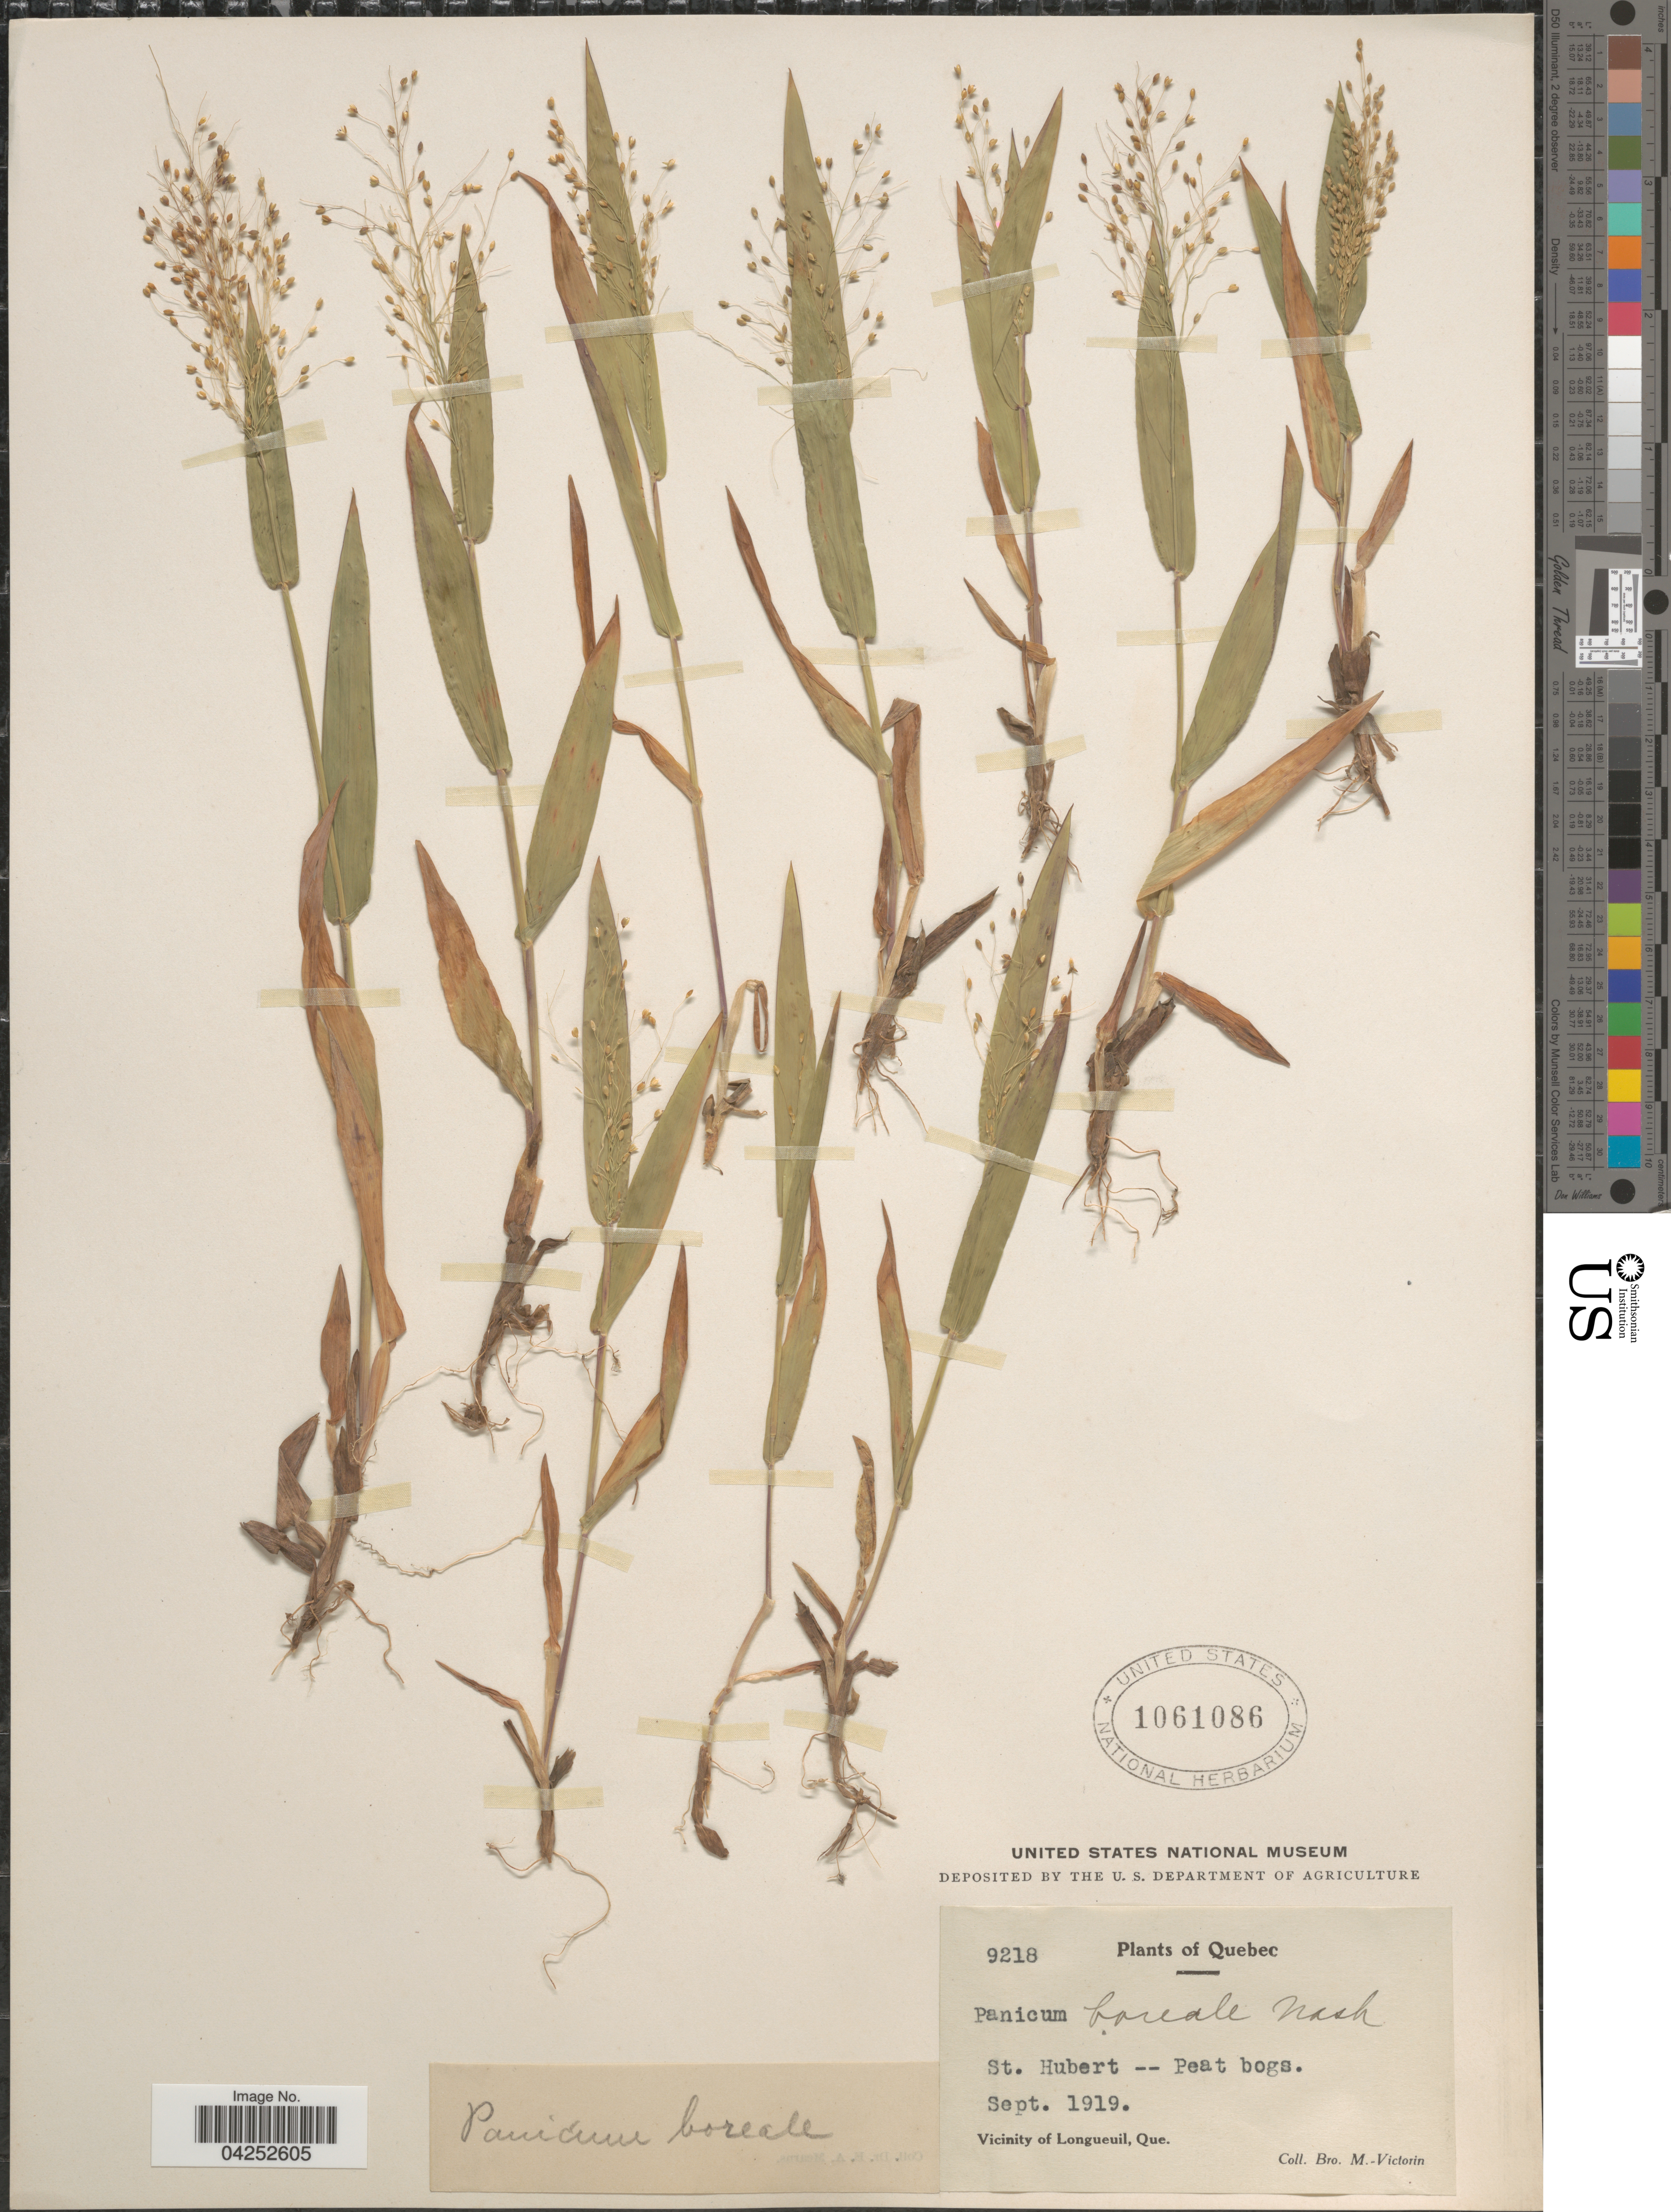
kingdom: Plantae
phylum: Tracheophyta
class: Liliopsida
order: Poales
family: Poaceae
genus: Dichanthelium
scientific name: Dichanthelium boreale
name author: (Nash) Freckmann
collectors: Fr. Marie-Victorin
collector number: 9218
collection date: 1919-09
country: Canada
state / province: Quebec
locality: St.. Hubert -- Peat bogs. Vicinity of Longueuil.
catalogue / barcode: US 1061086